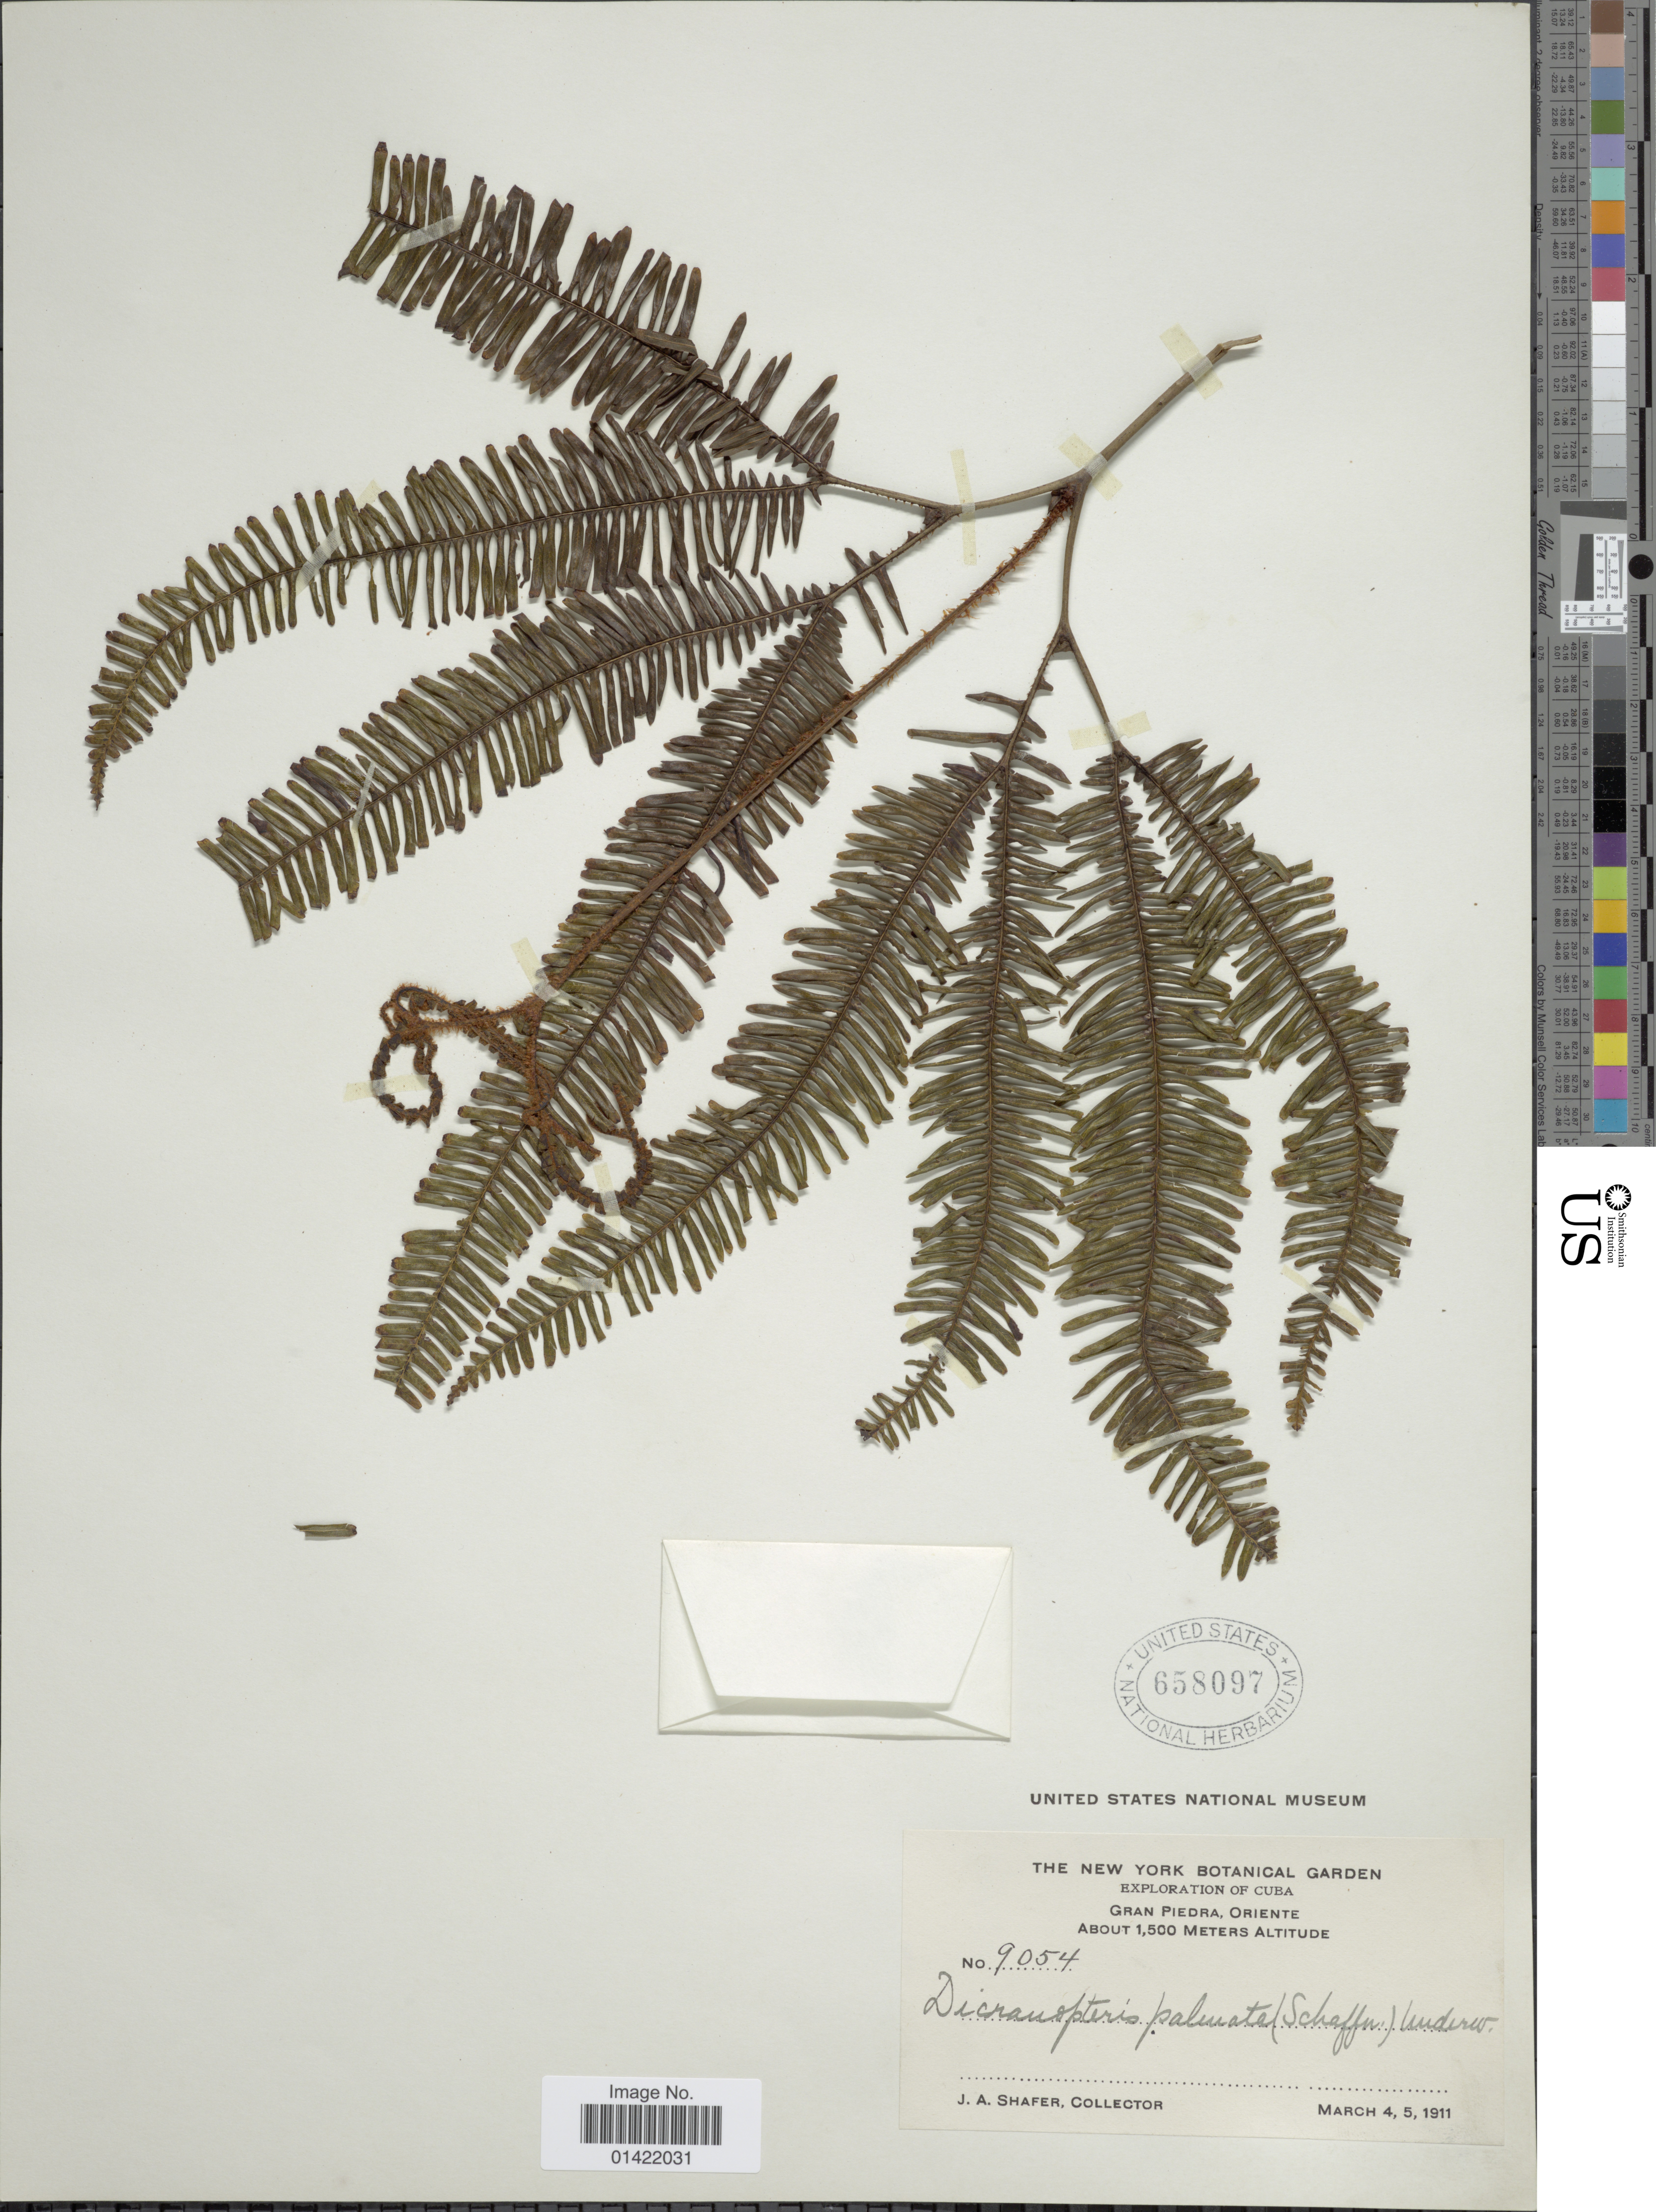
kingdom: Plantae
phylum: Tracheophyta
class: Polypodiopsida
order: Gleicheniales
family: Gleicheniaceae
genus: Sticherus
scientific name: Sticherus furcatus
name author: (L.) Ching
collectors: J. A. Shafer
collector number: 9054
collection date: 1911-03-04/1911-03-05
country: Cuba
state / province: Oriente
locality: Gran Piedra.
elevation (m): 1500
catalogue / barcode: US 658097